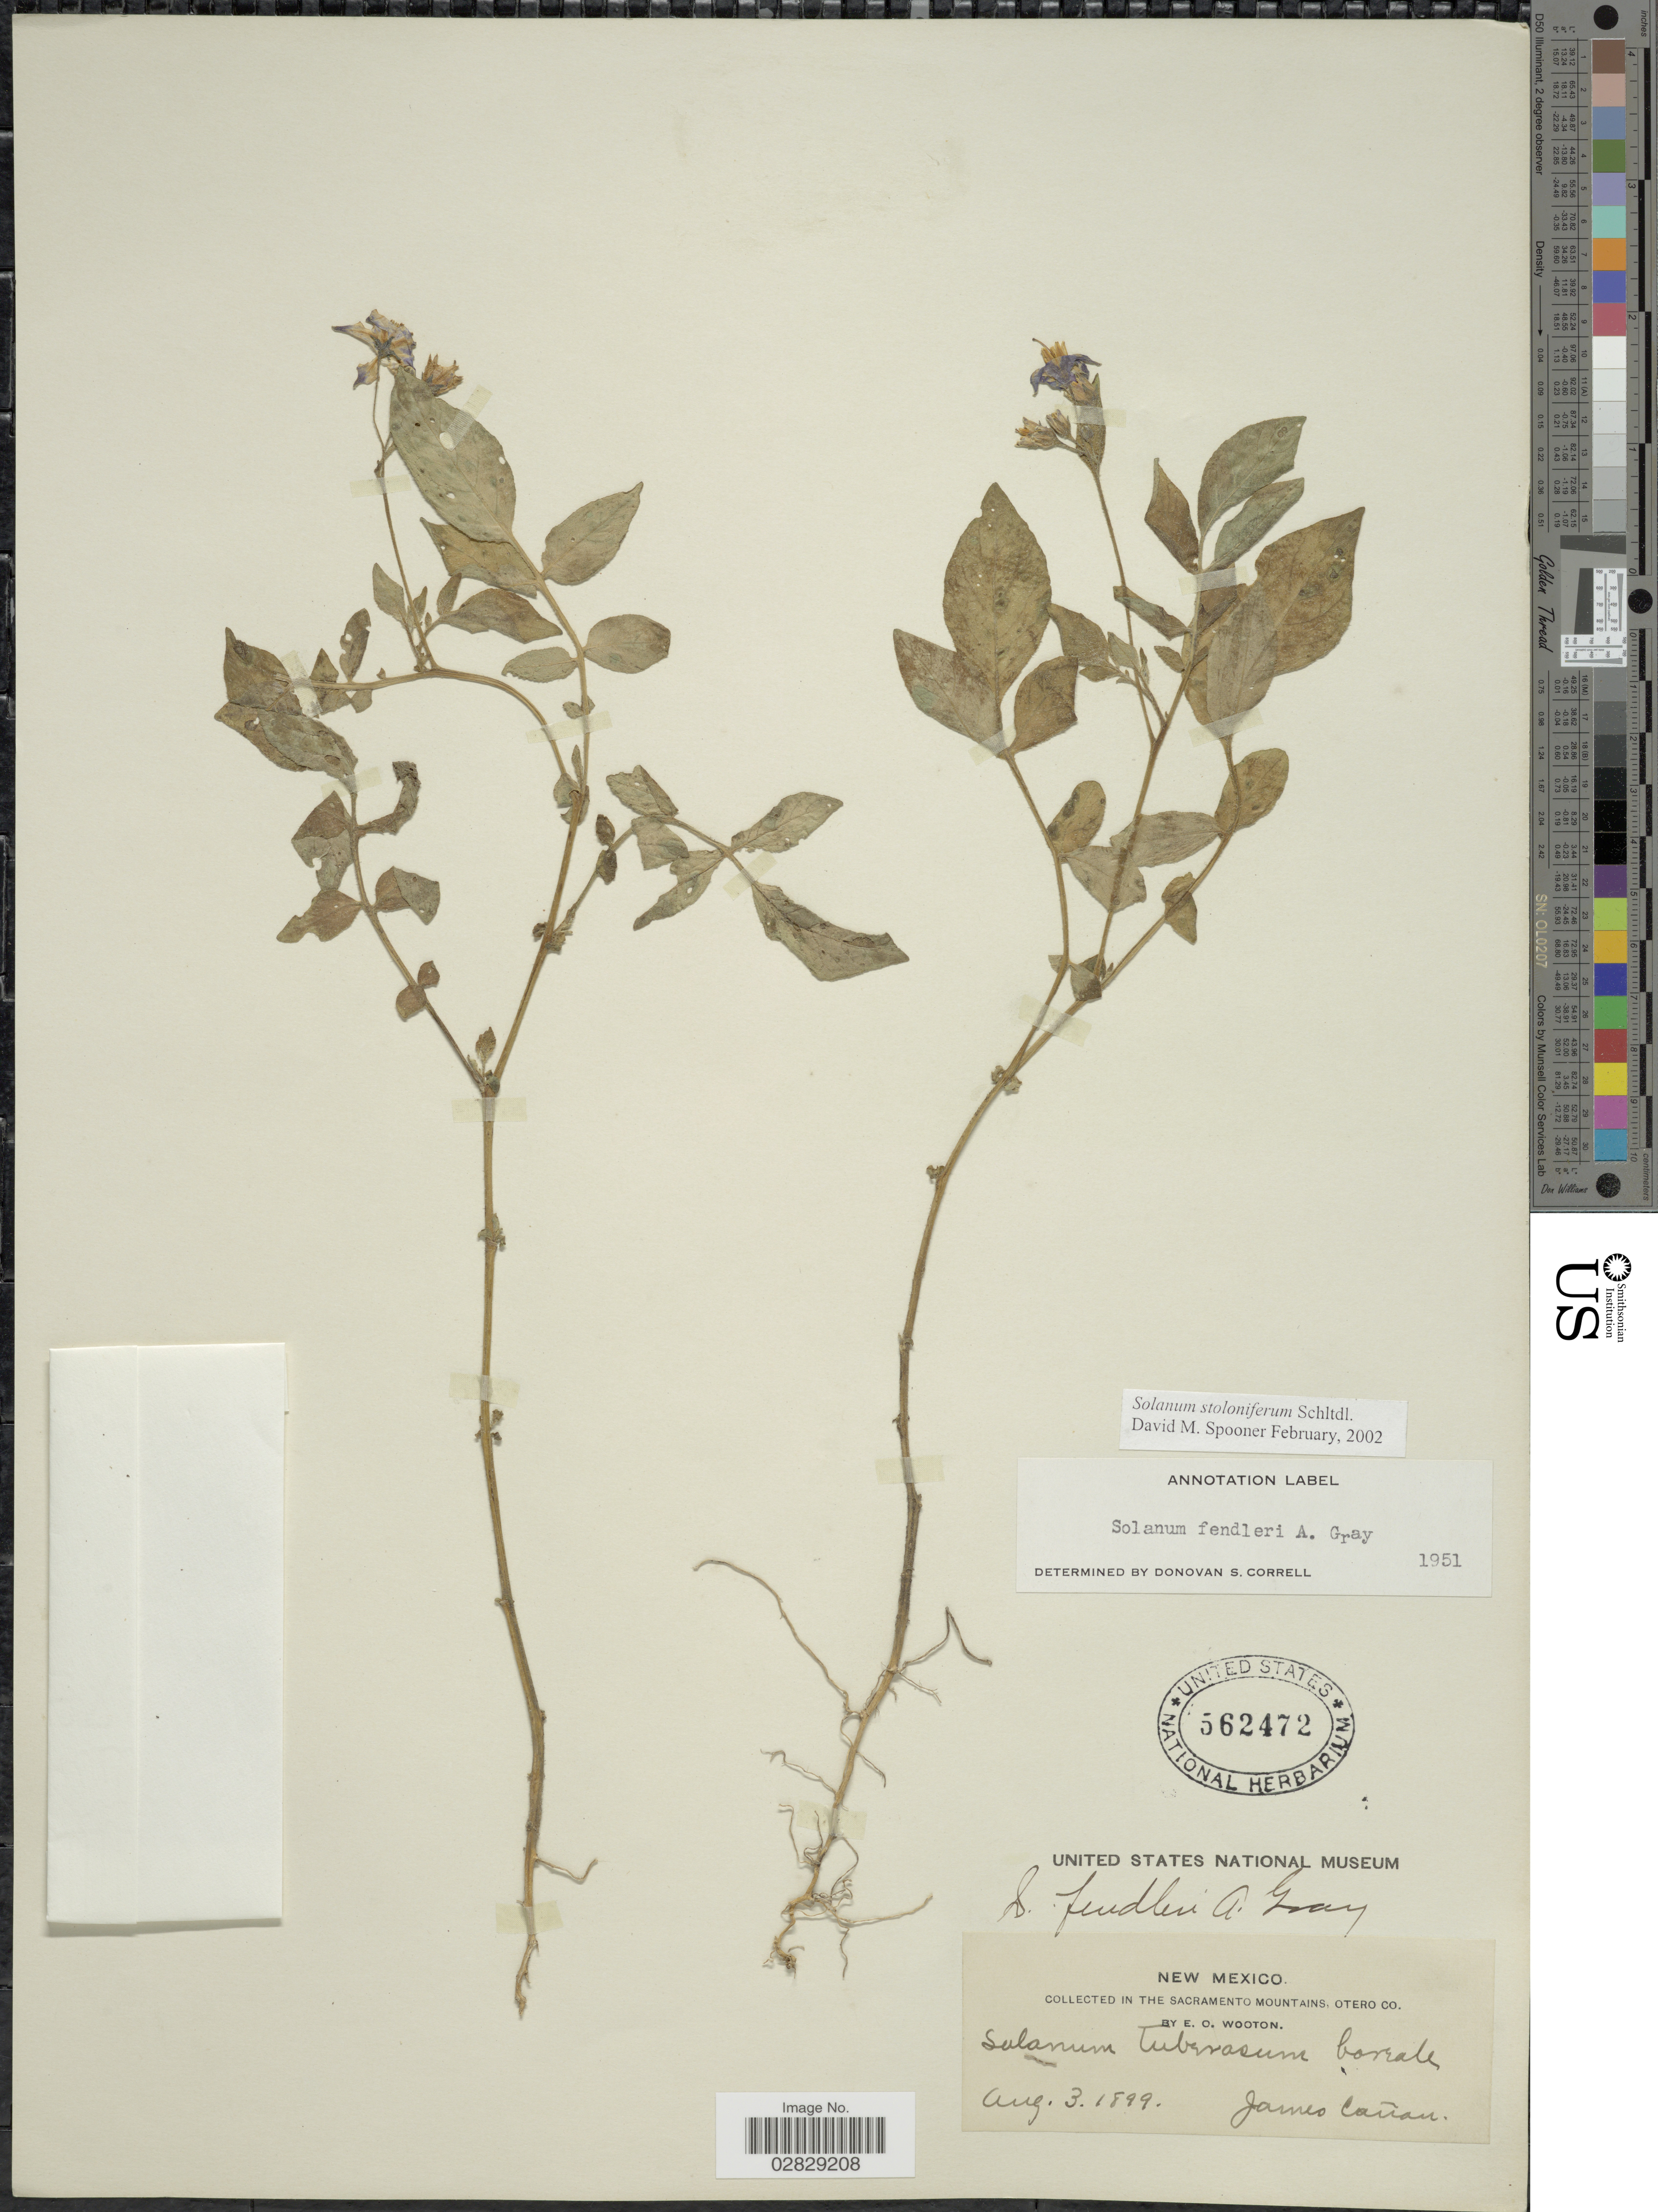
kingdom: Plantae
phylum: Tracheophyta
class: Magnoliopsida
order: Solanales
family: Solanaceae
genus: Solanum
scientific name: Solanum stoloniferum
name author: Schltdl.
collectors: E. O. Wooton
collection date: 1899-08-03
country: United States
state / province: New Mexico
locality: In the Sacramento Mountains, Otero Co. James Cañon.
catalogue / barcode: US 562472